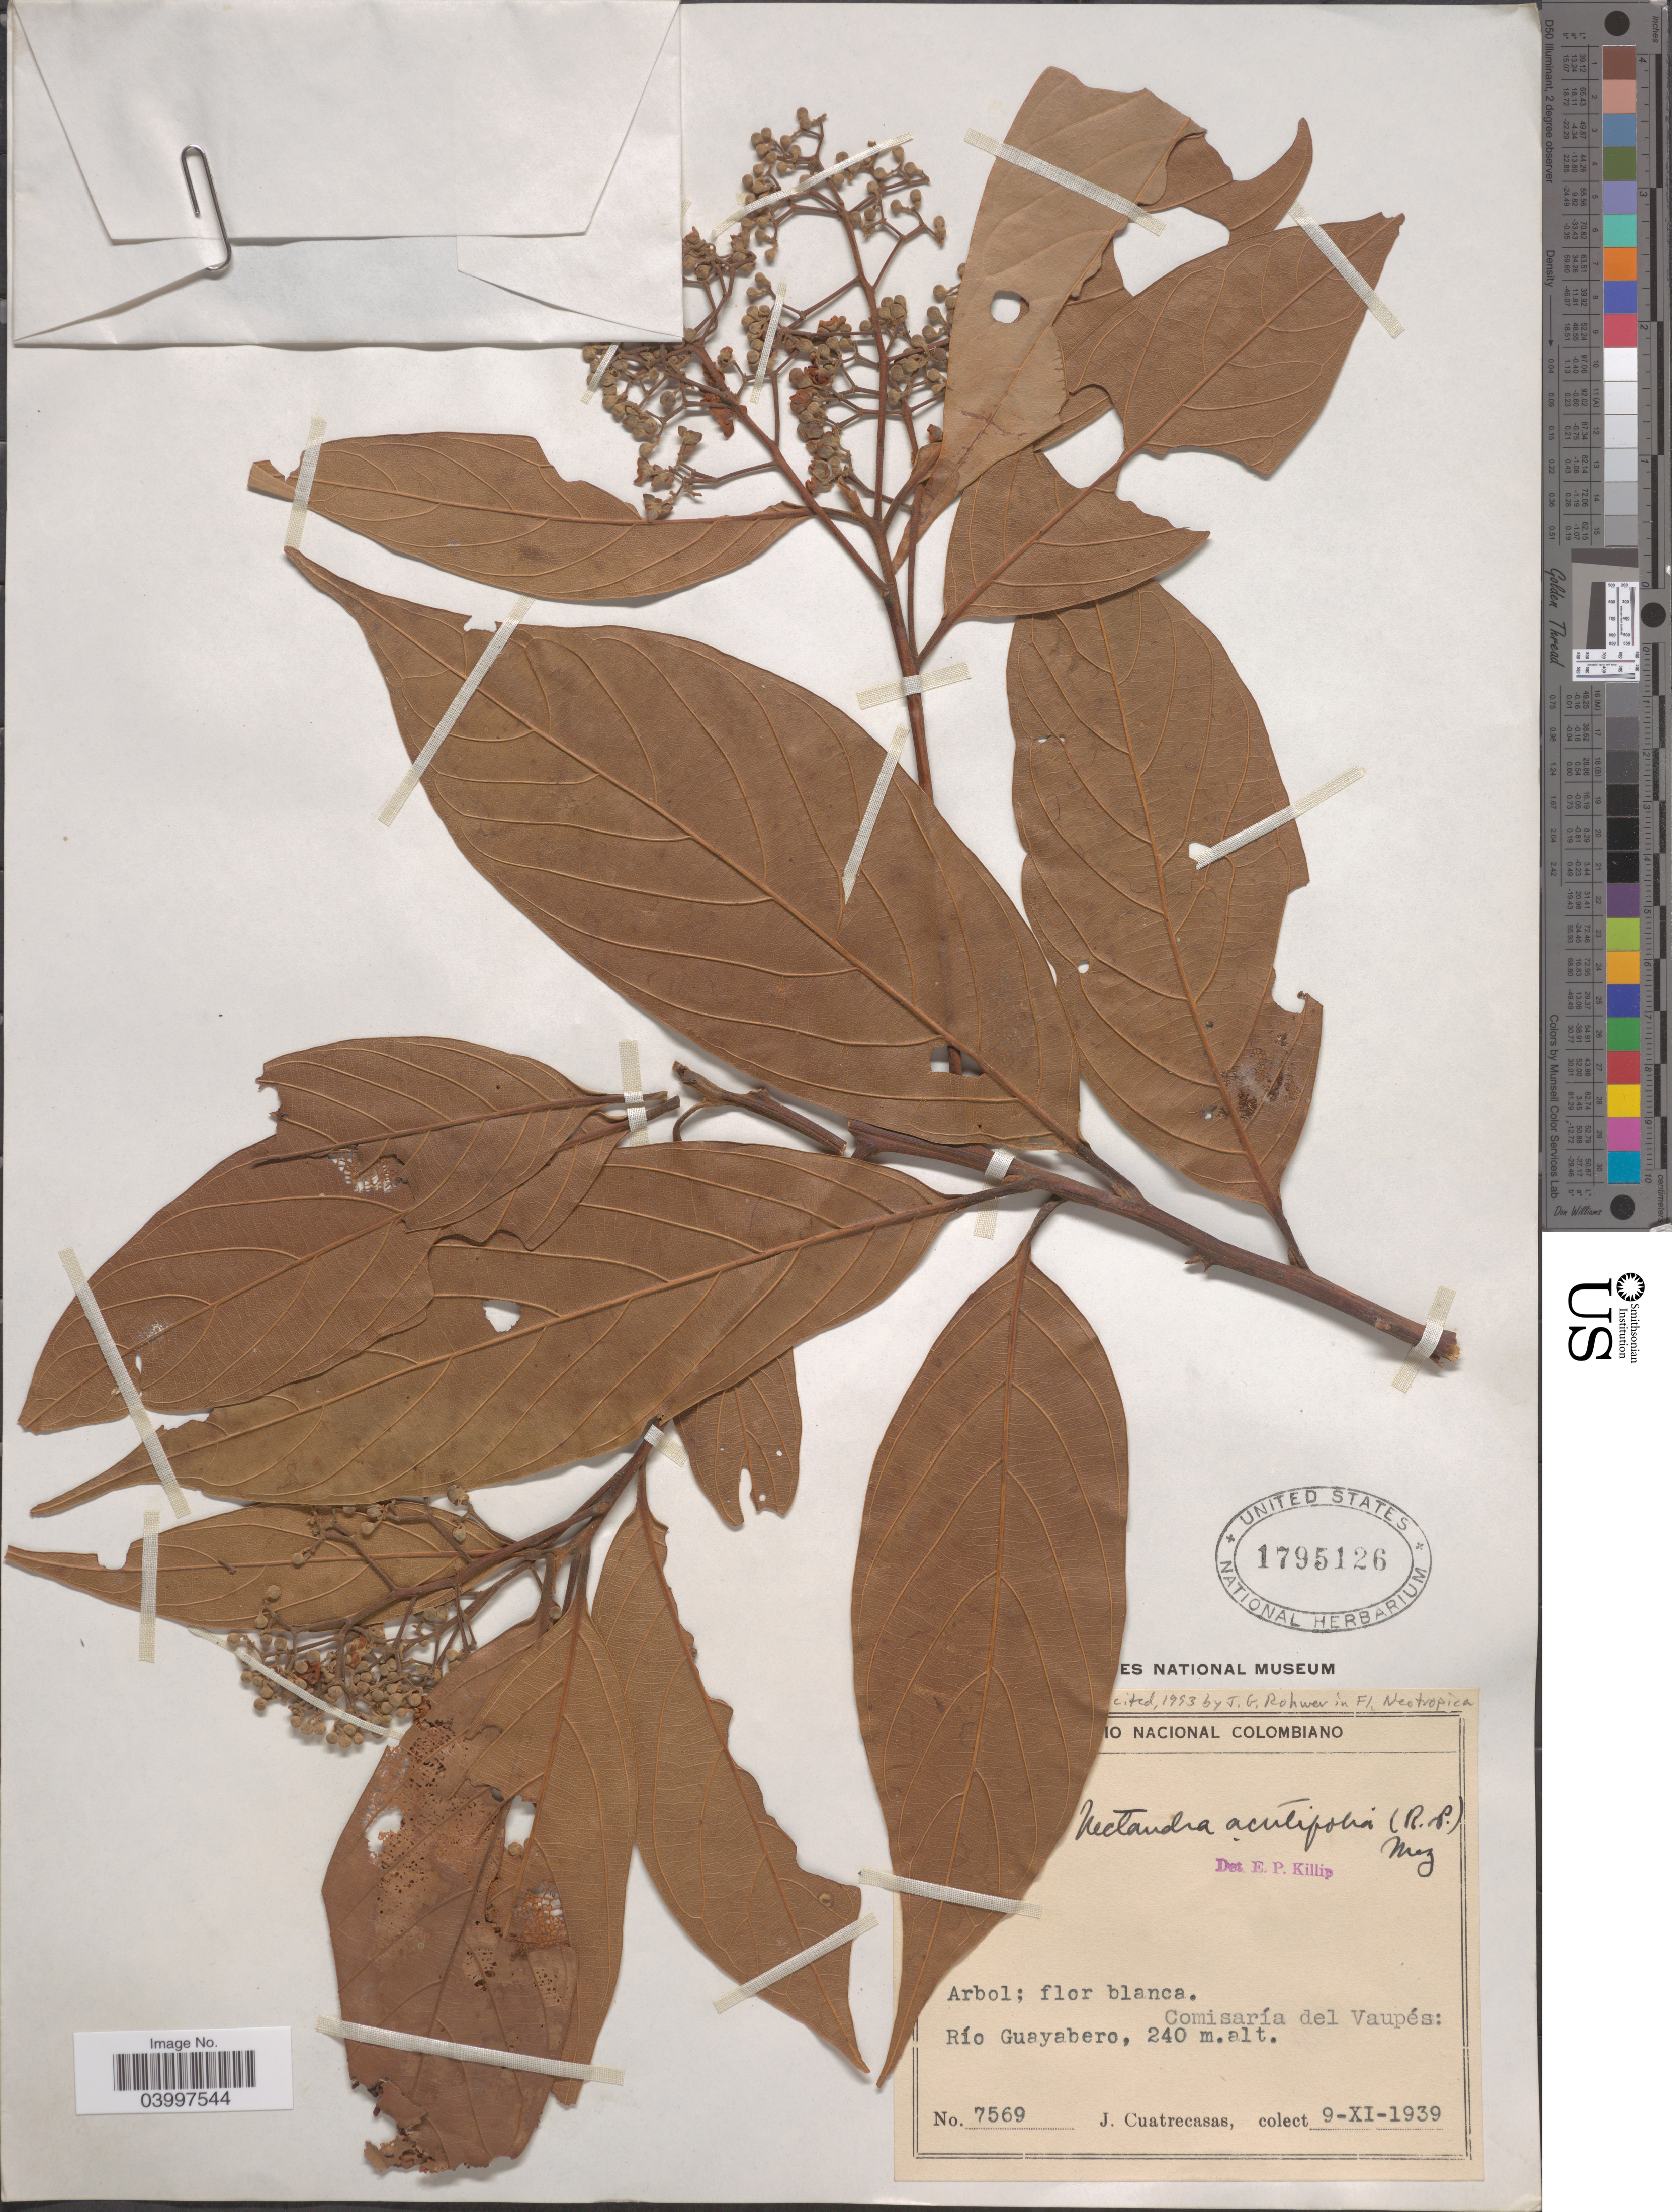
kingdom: Plantae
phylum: Tracheophyta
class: Magnoliopsida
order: Laurales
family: Lauraceae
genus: Nectandra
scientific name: Nectandra acutifolia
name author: (Ruiz & Pav.) Mez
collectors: J. Cuatrecasas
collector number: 7569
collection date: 1939-11-09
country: Colombia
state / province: Vaupés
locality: Comisaría del Vaupés: Río Guayabero.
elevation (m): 240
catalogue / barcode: US 1795126